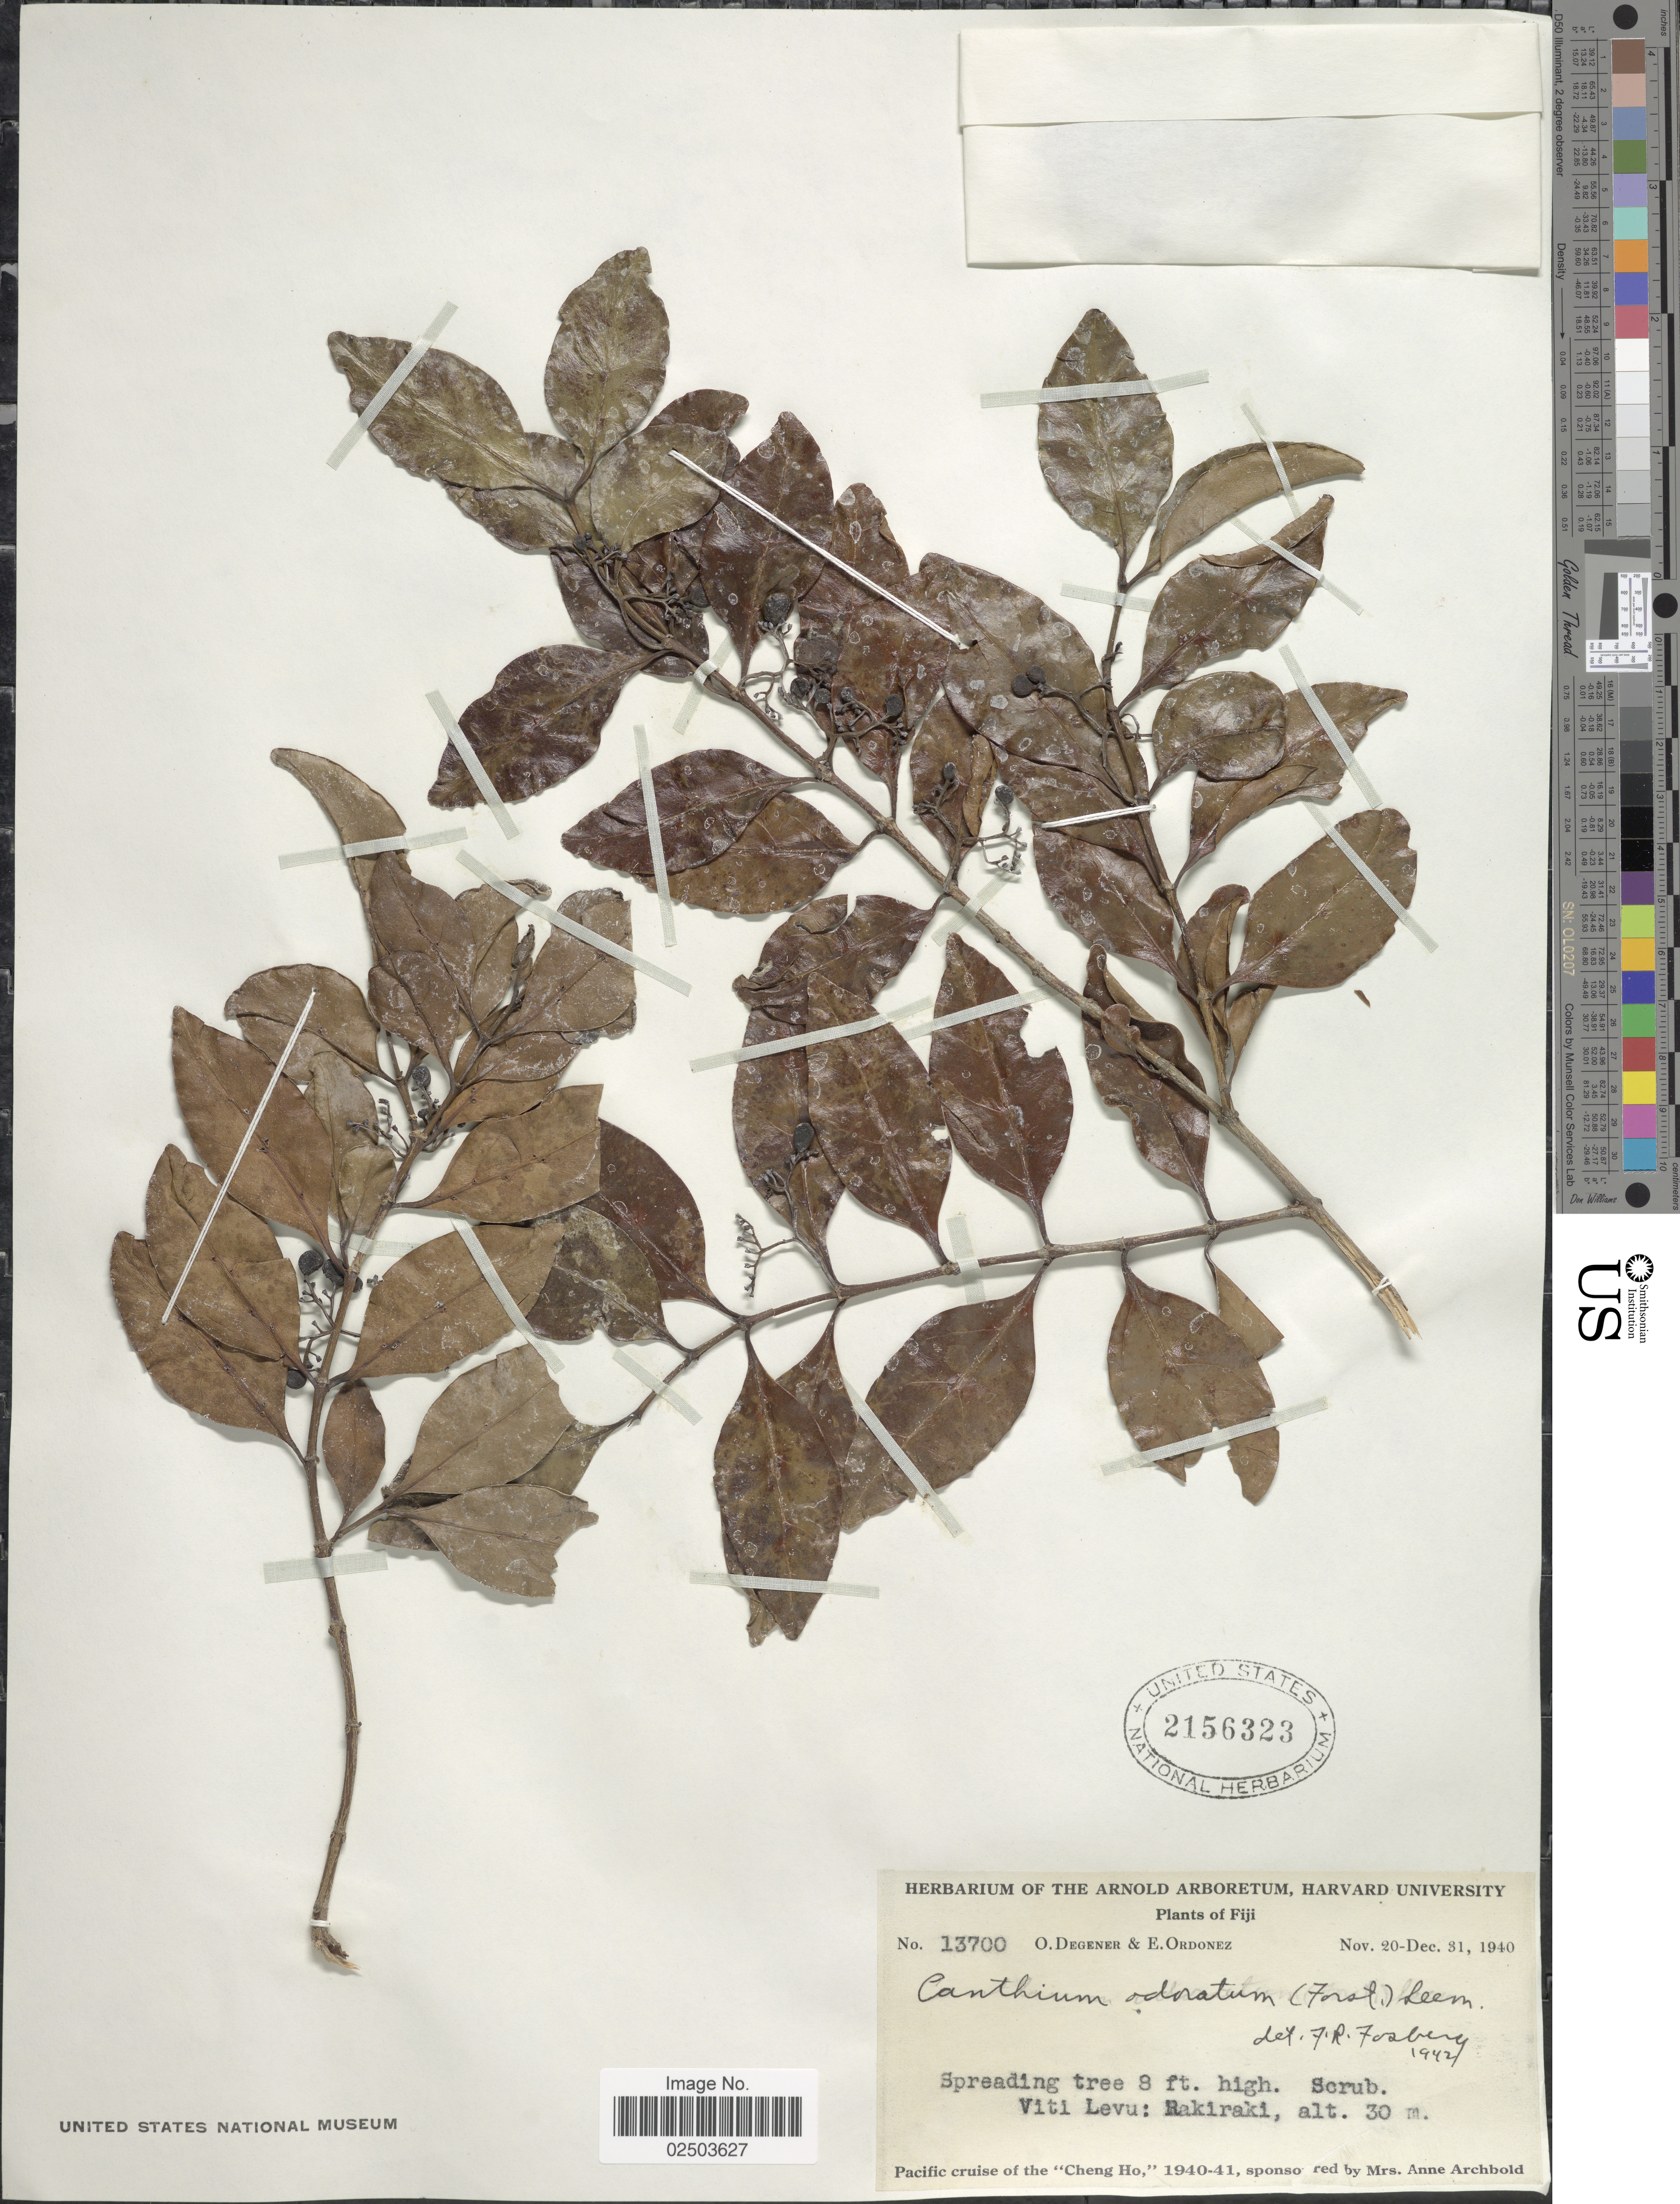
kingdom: Plantae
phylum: Tracheophyta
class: Magnoliopsida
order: Gentianales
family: Rubiaceae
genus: Psydrax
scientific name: Psydrax odorata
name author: (G. Forst.) A.C. Sm. & S.P. Darwin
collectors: O. Degener & E. Ordonez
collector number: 13700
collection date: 1940-11-20/1940-12-31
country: Fiji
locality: Viti Levu: Rakiraki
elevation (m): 30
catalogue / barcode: US 2156323